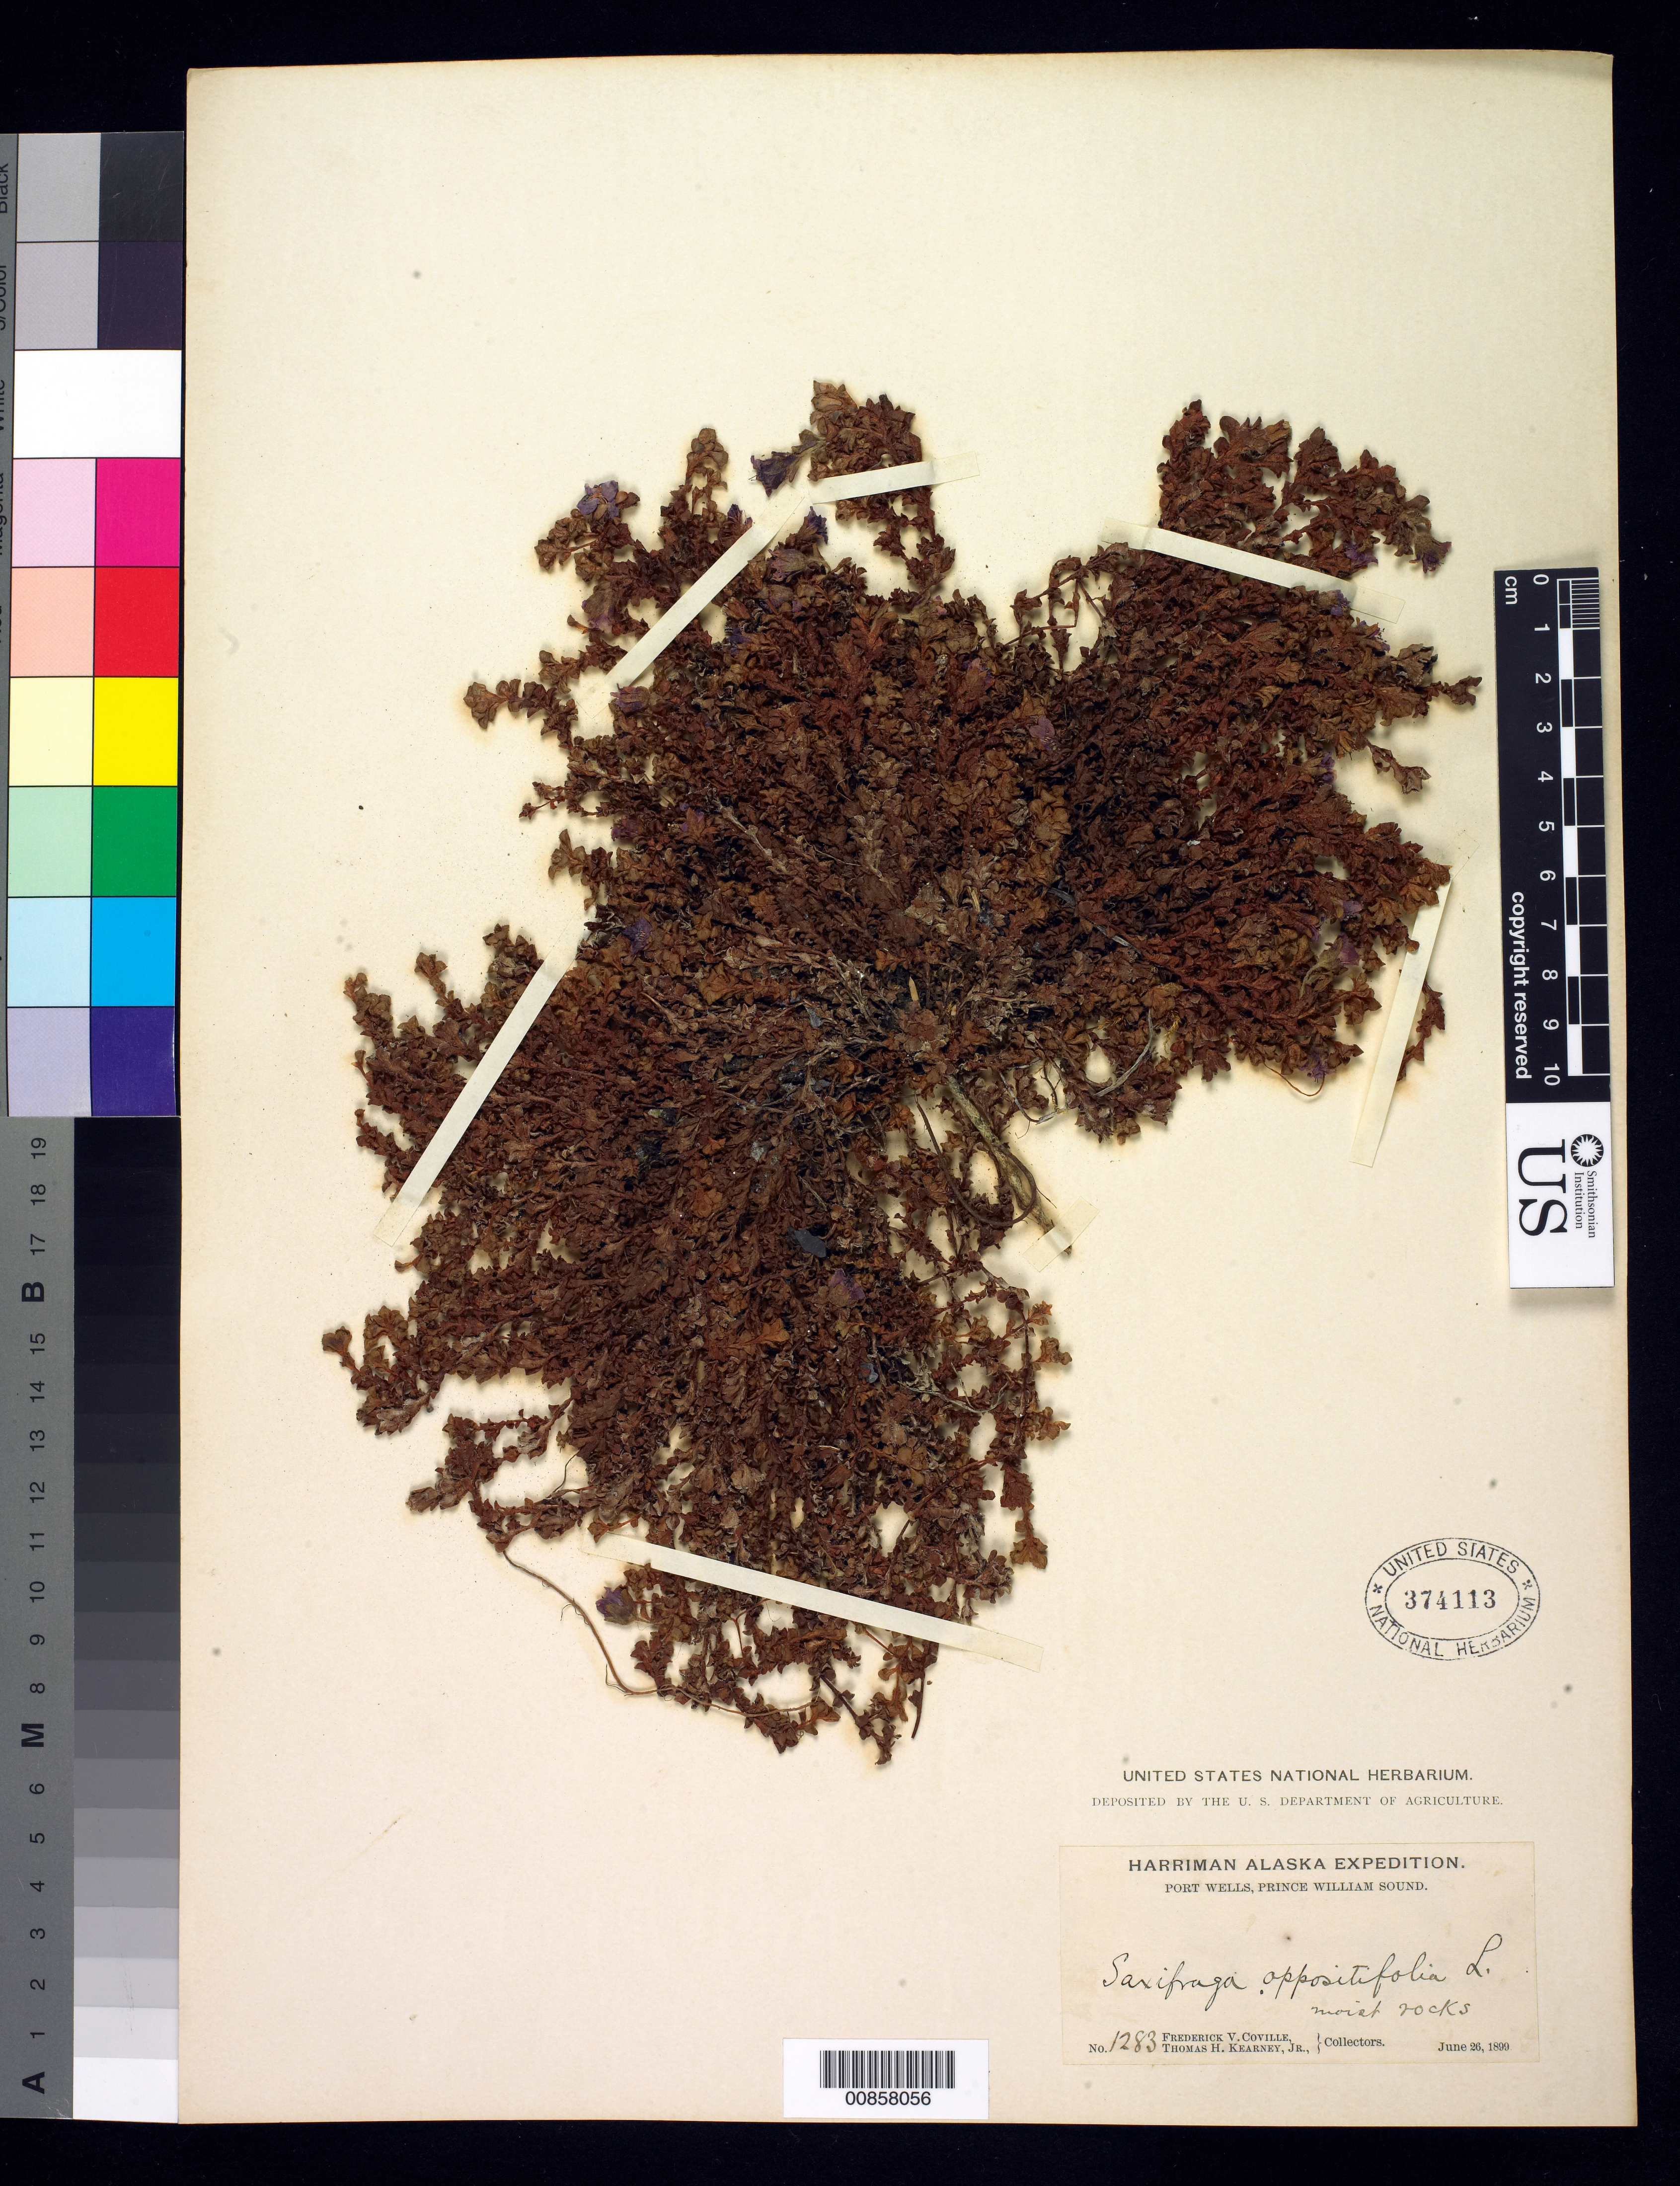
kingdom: Plantae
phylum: Tracheophyta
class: Magnoliopsida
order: Saxifragales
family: Saxifragaceae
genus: Saxifraga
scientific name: Saxifraga oppositifolia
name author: L.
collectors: F. V. Coville & T. H. Kearney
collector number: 1283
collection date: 1899-06-26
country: United States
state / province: Alaska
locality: Port Wells, Prince William Sound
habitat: Moist rocks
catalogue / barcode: US 374113